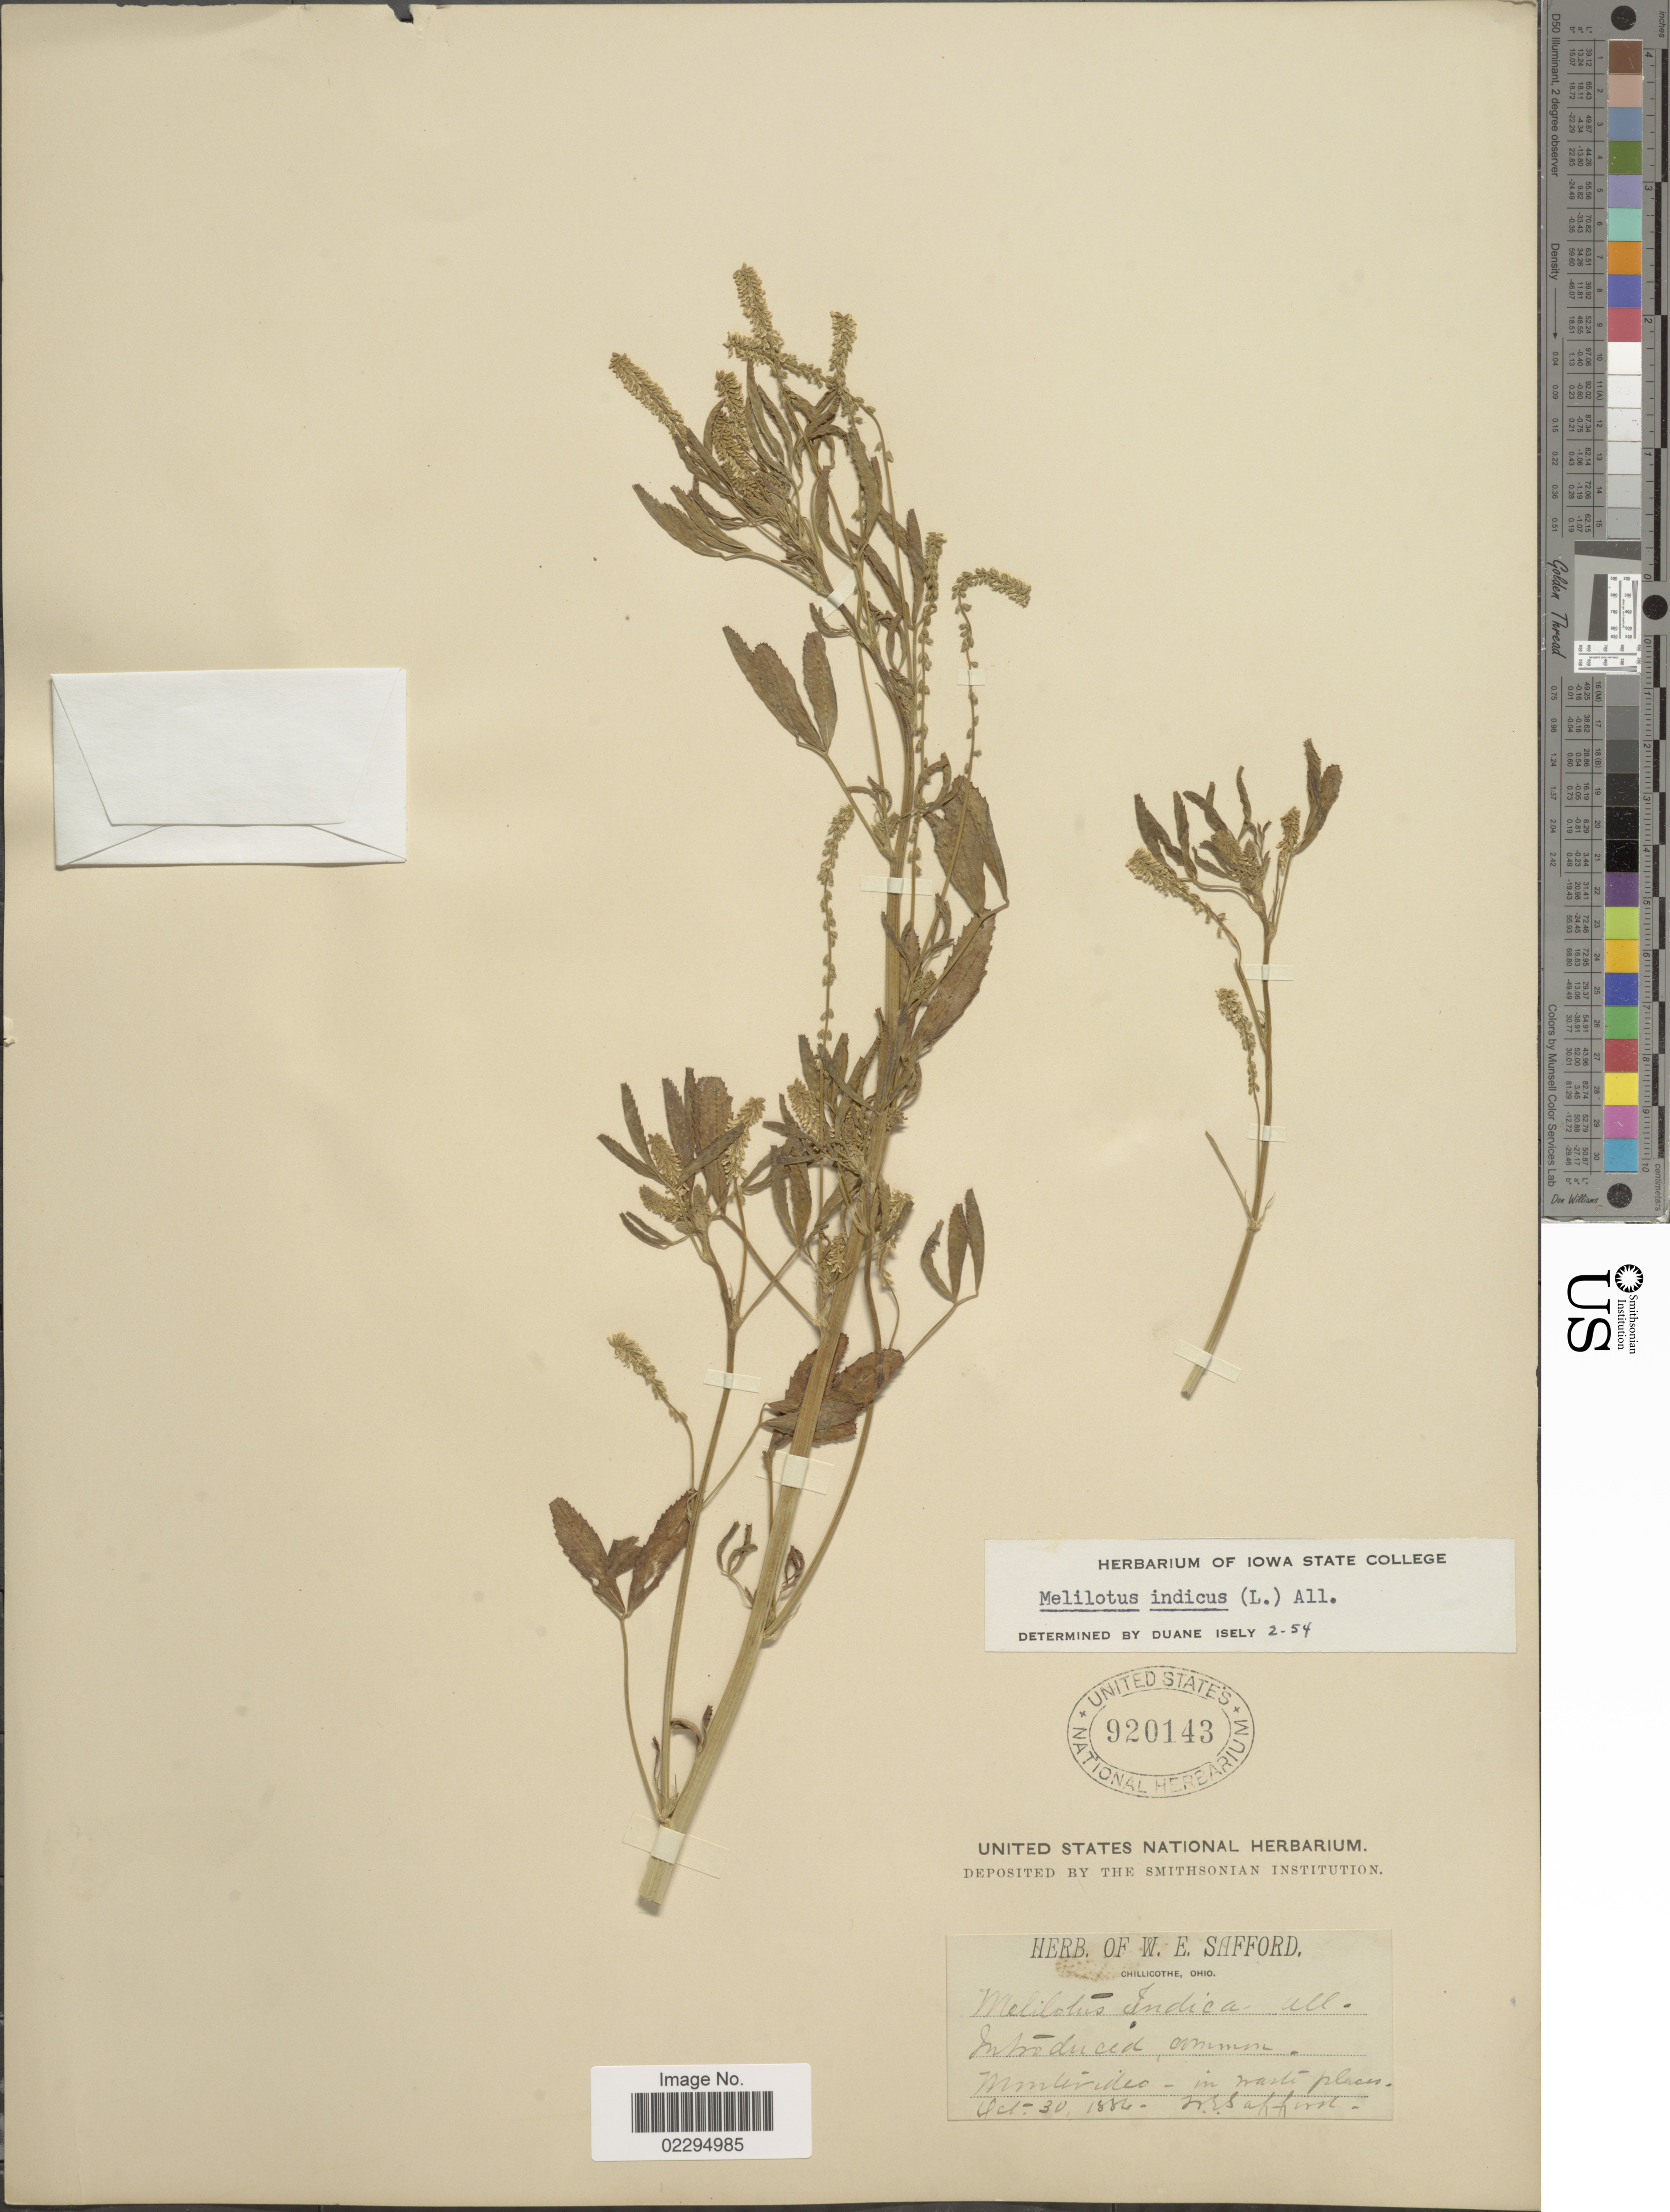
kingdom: Plantae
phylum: Tracheophyta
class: Magnoliopsida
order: Fabales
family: Fabaceae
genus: Melilotus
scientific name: Melilotus indicus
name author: (L.) All.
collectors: W. E. Safford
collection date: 1886-10-30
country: Uruguay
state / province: Montevideo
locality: Introduced common - in waste places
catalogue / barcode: US 920143